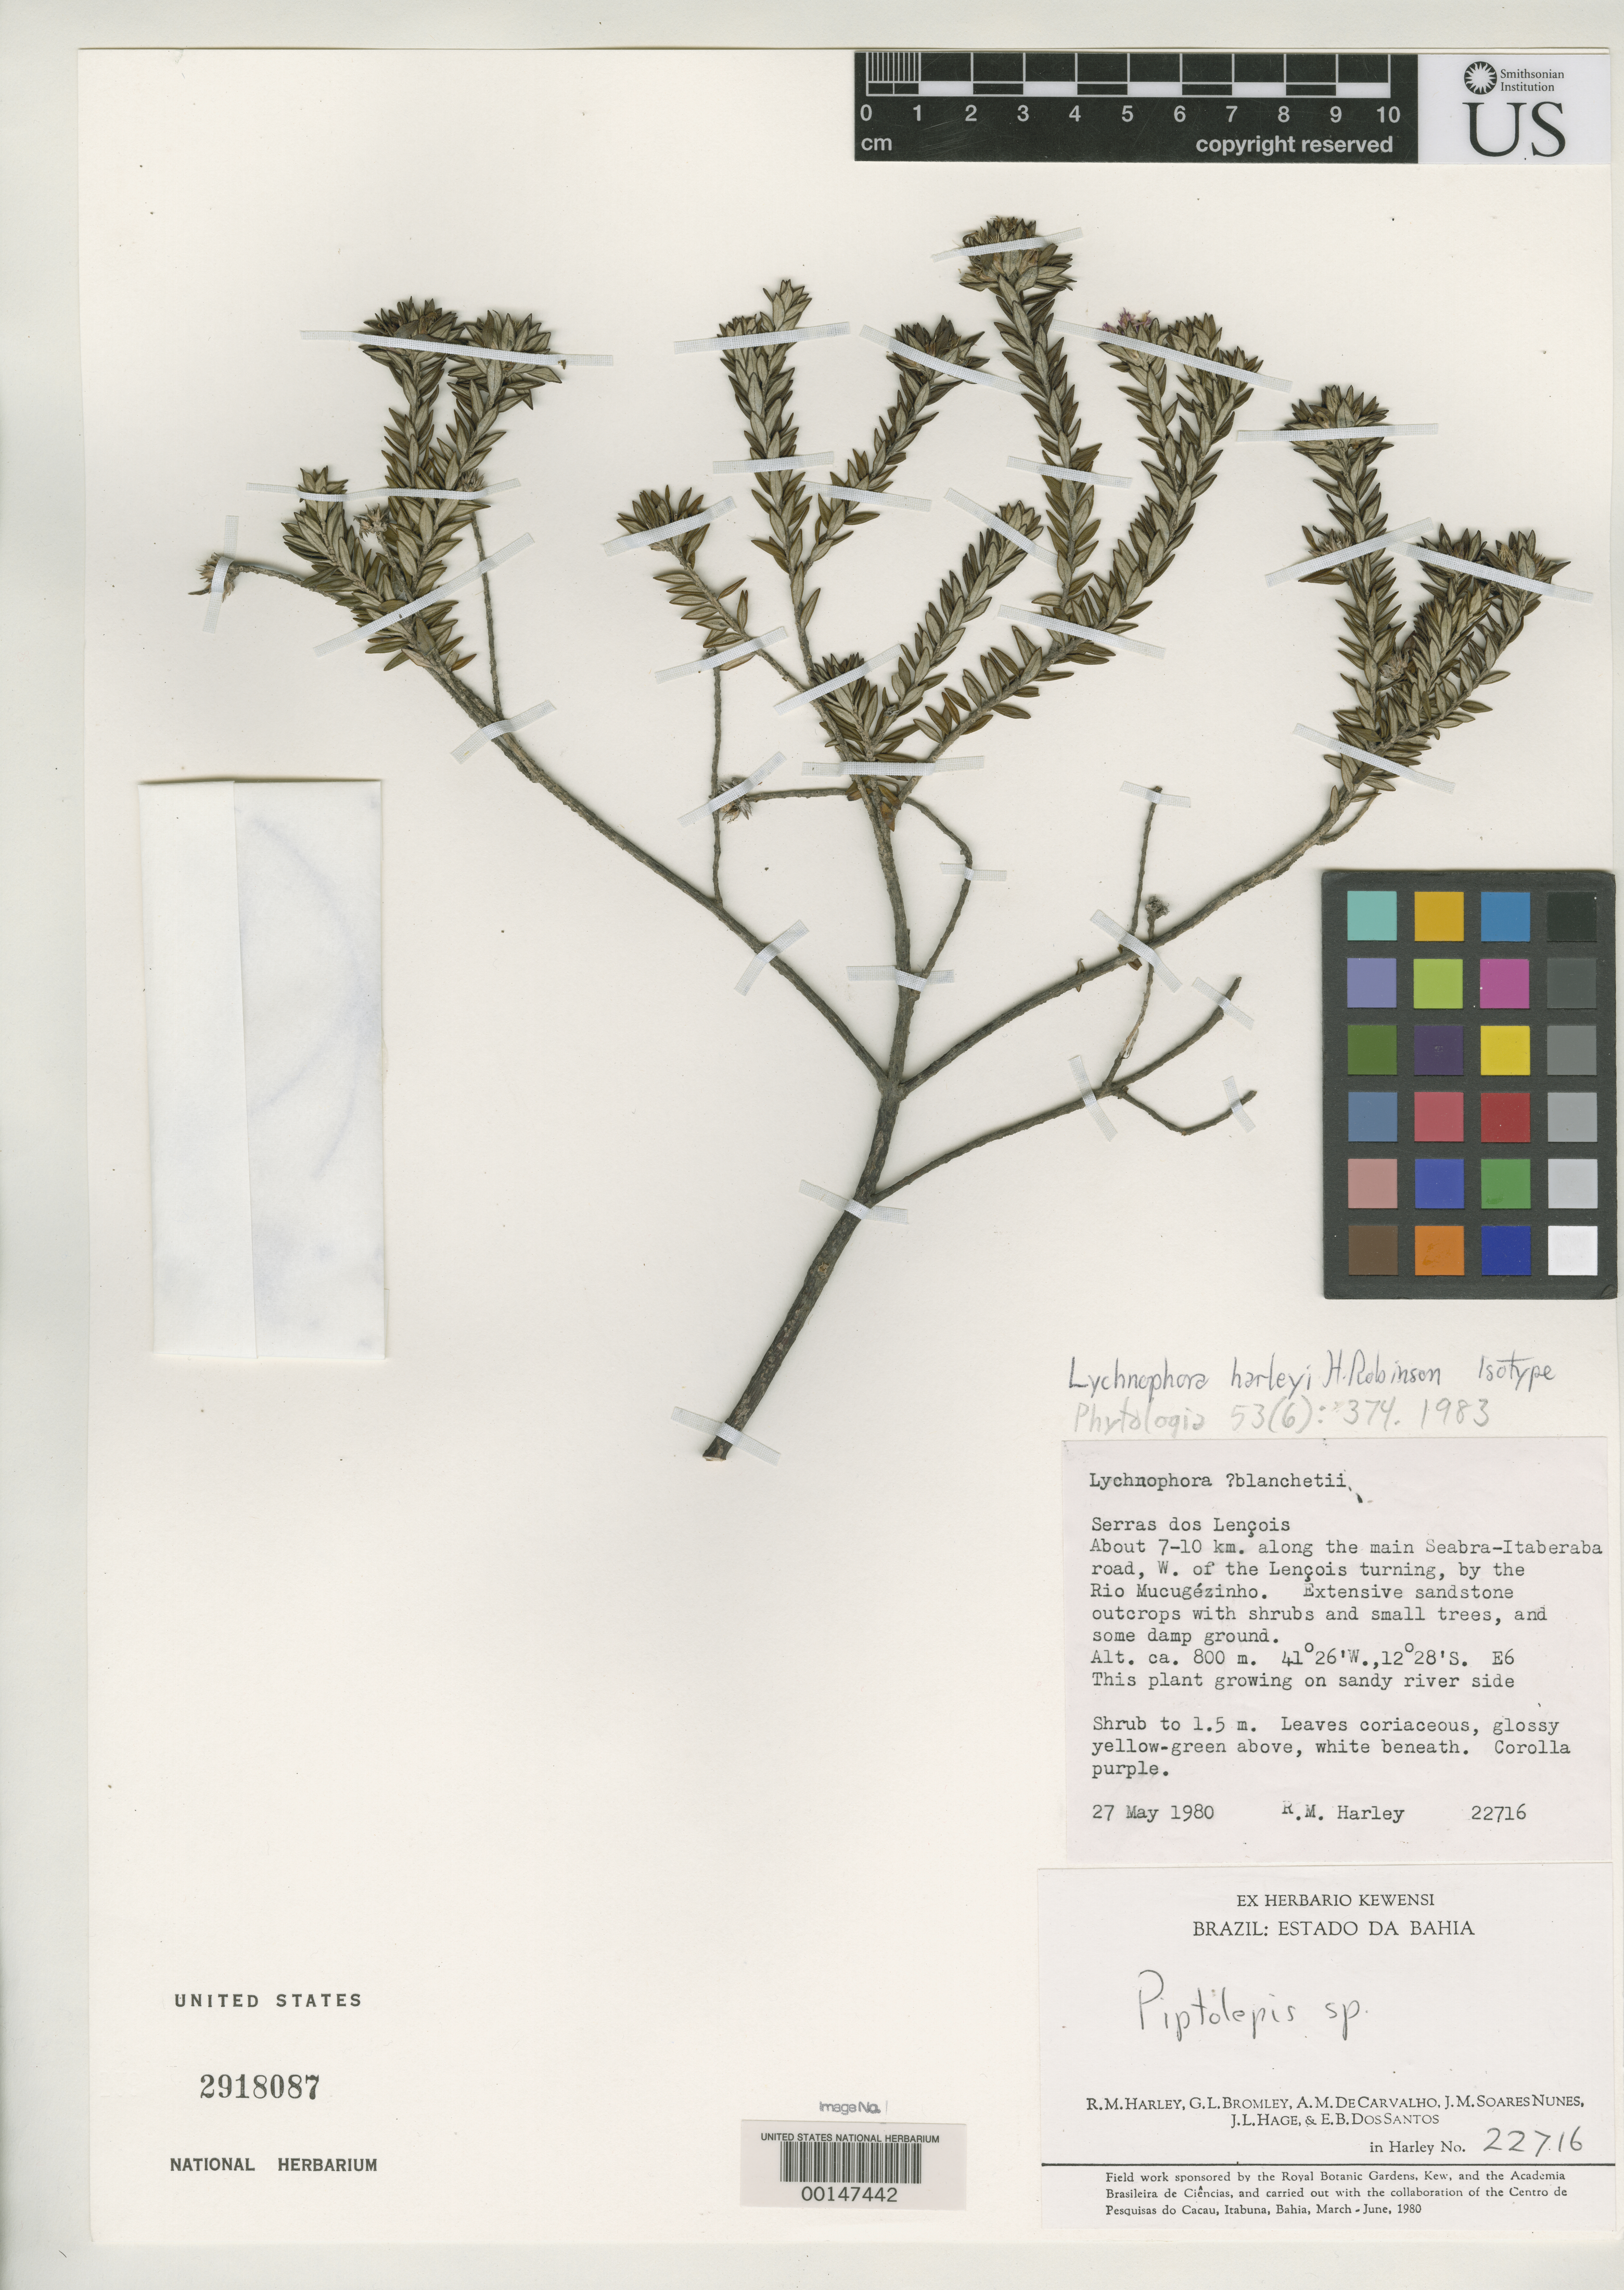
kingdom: Plantae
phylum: Tracheophyta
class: Magnoliopsida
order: Asterales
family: Asteraceae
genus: Lychnophora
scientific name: Lychnophora harleyi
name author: H. Rob.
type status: Isotype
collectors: R. M. Harley, G. L. Bromley, A. M. Carvalho, J. M. Nunes, J. L. Hage & E. B. Santos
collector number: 22716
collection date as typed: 27 May 1980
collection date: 1980-05-27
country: Brazil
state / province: Bahia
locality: Serras dos Lencois. About 7-10 km along the main Seabra-Itaberaba road, W of the Lencois turning, by the Rio Mucugézinho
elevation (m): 800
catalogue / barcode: US 2918087